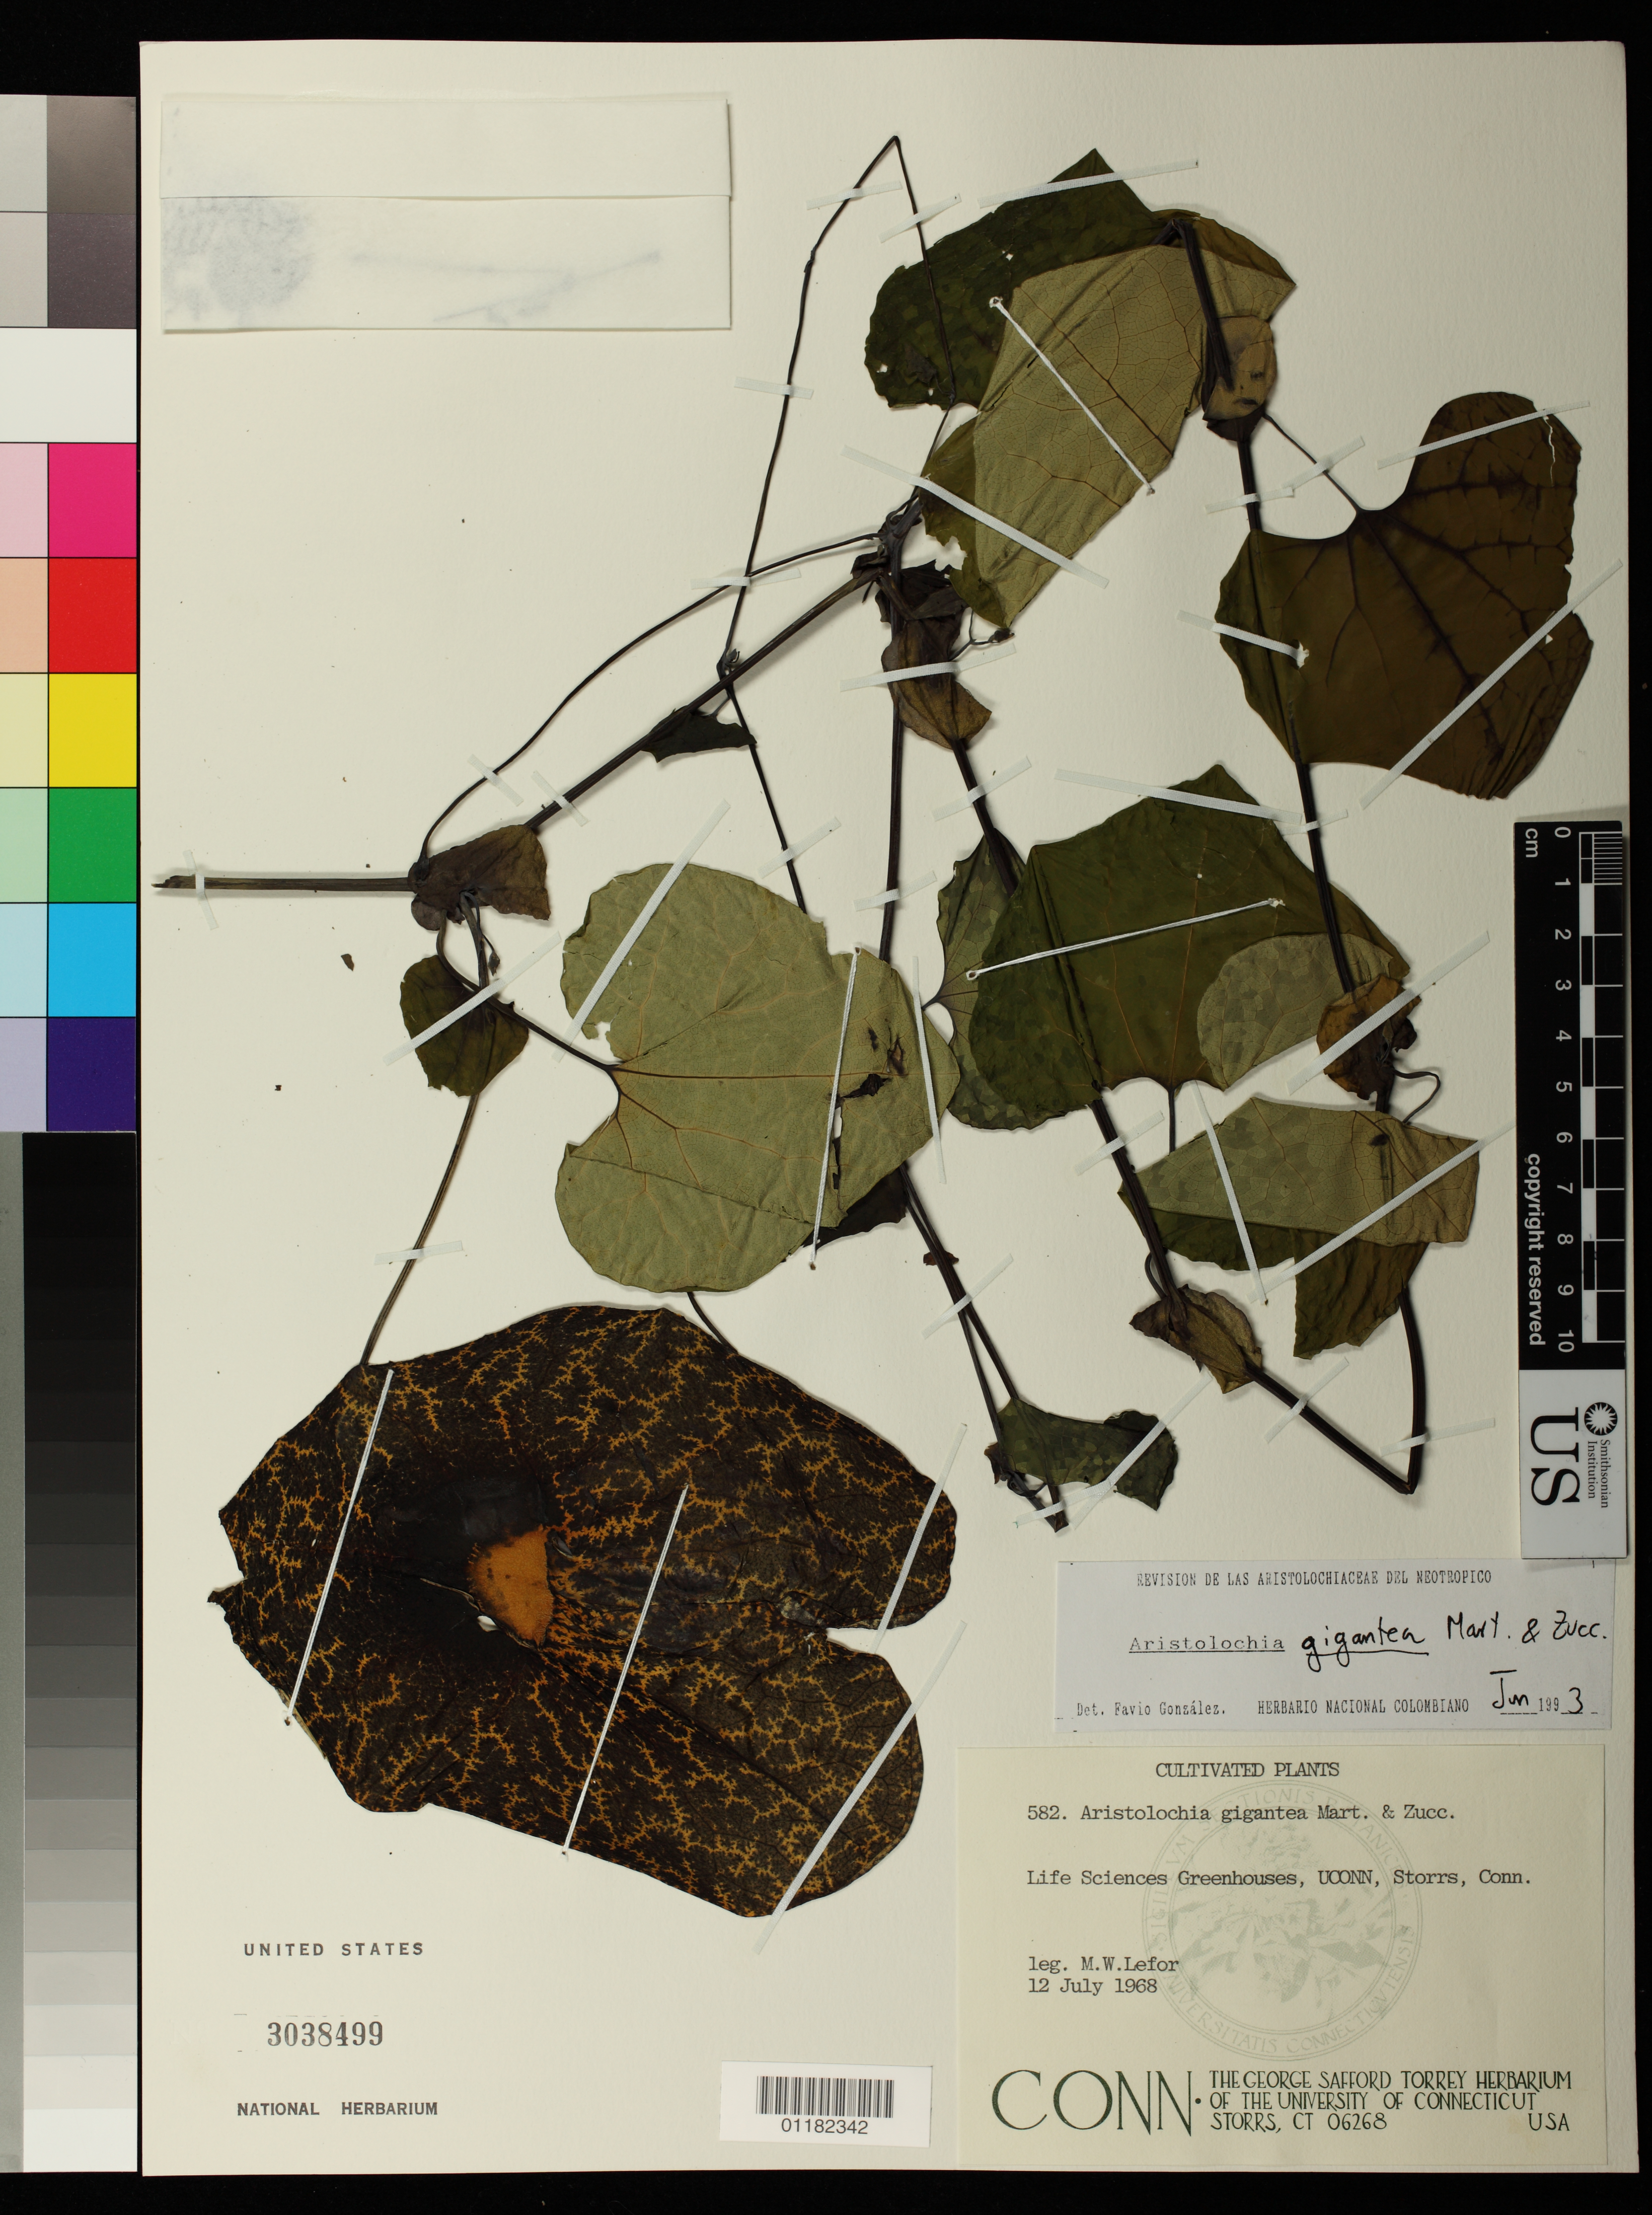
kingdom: Plantae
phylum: Tracheophyta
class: Magnoliopsida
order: Piperales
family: Aristolochiaceae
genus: Aristolochia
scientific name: Aristolochia gigantea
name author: Mart.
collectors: M. W. Lefor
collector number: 582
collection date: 1968-07-12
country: United States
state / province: Connecticut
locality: Life Science Greenhouses, University of Connecticut, Storrs, Conn.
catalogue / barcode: US 3038499